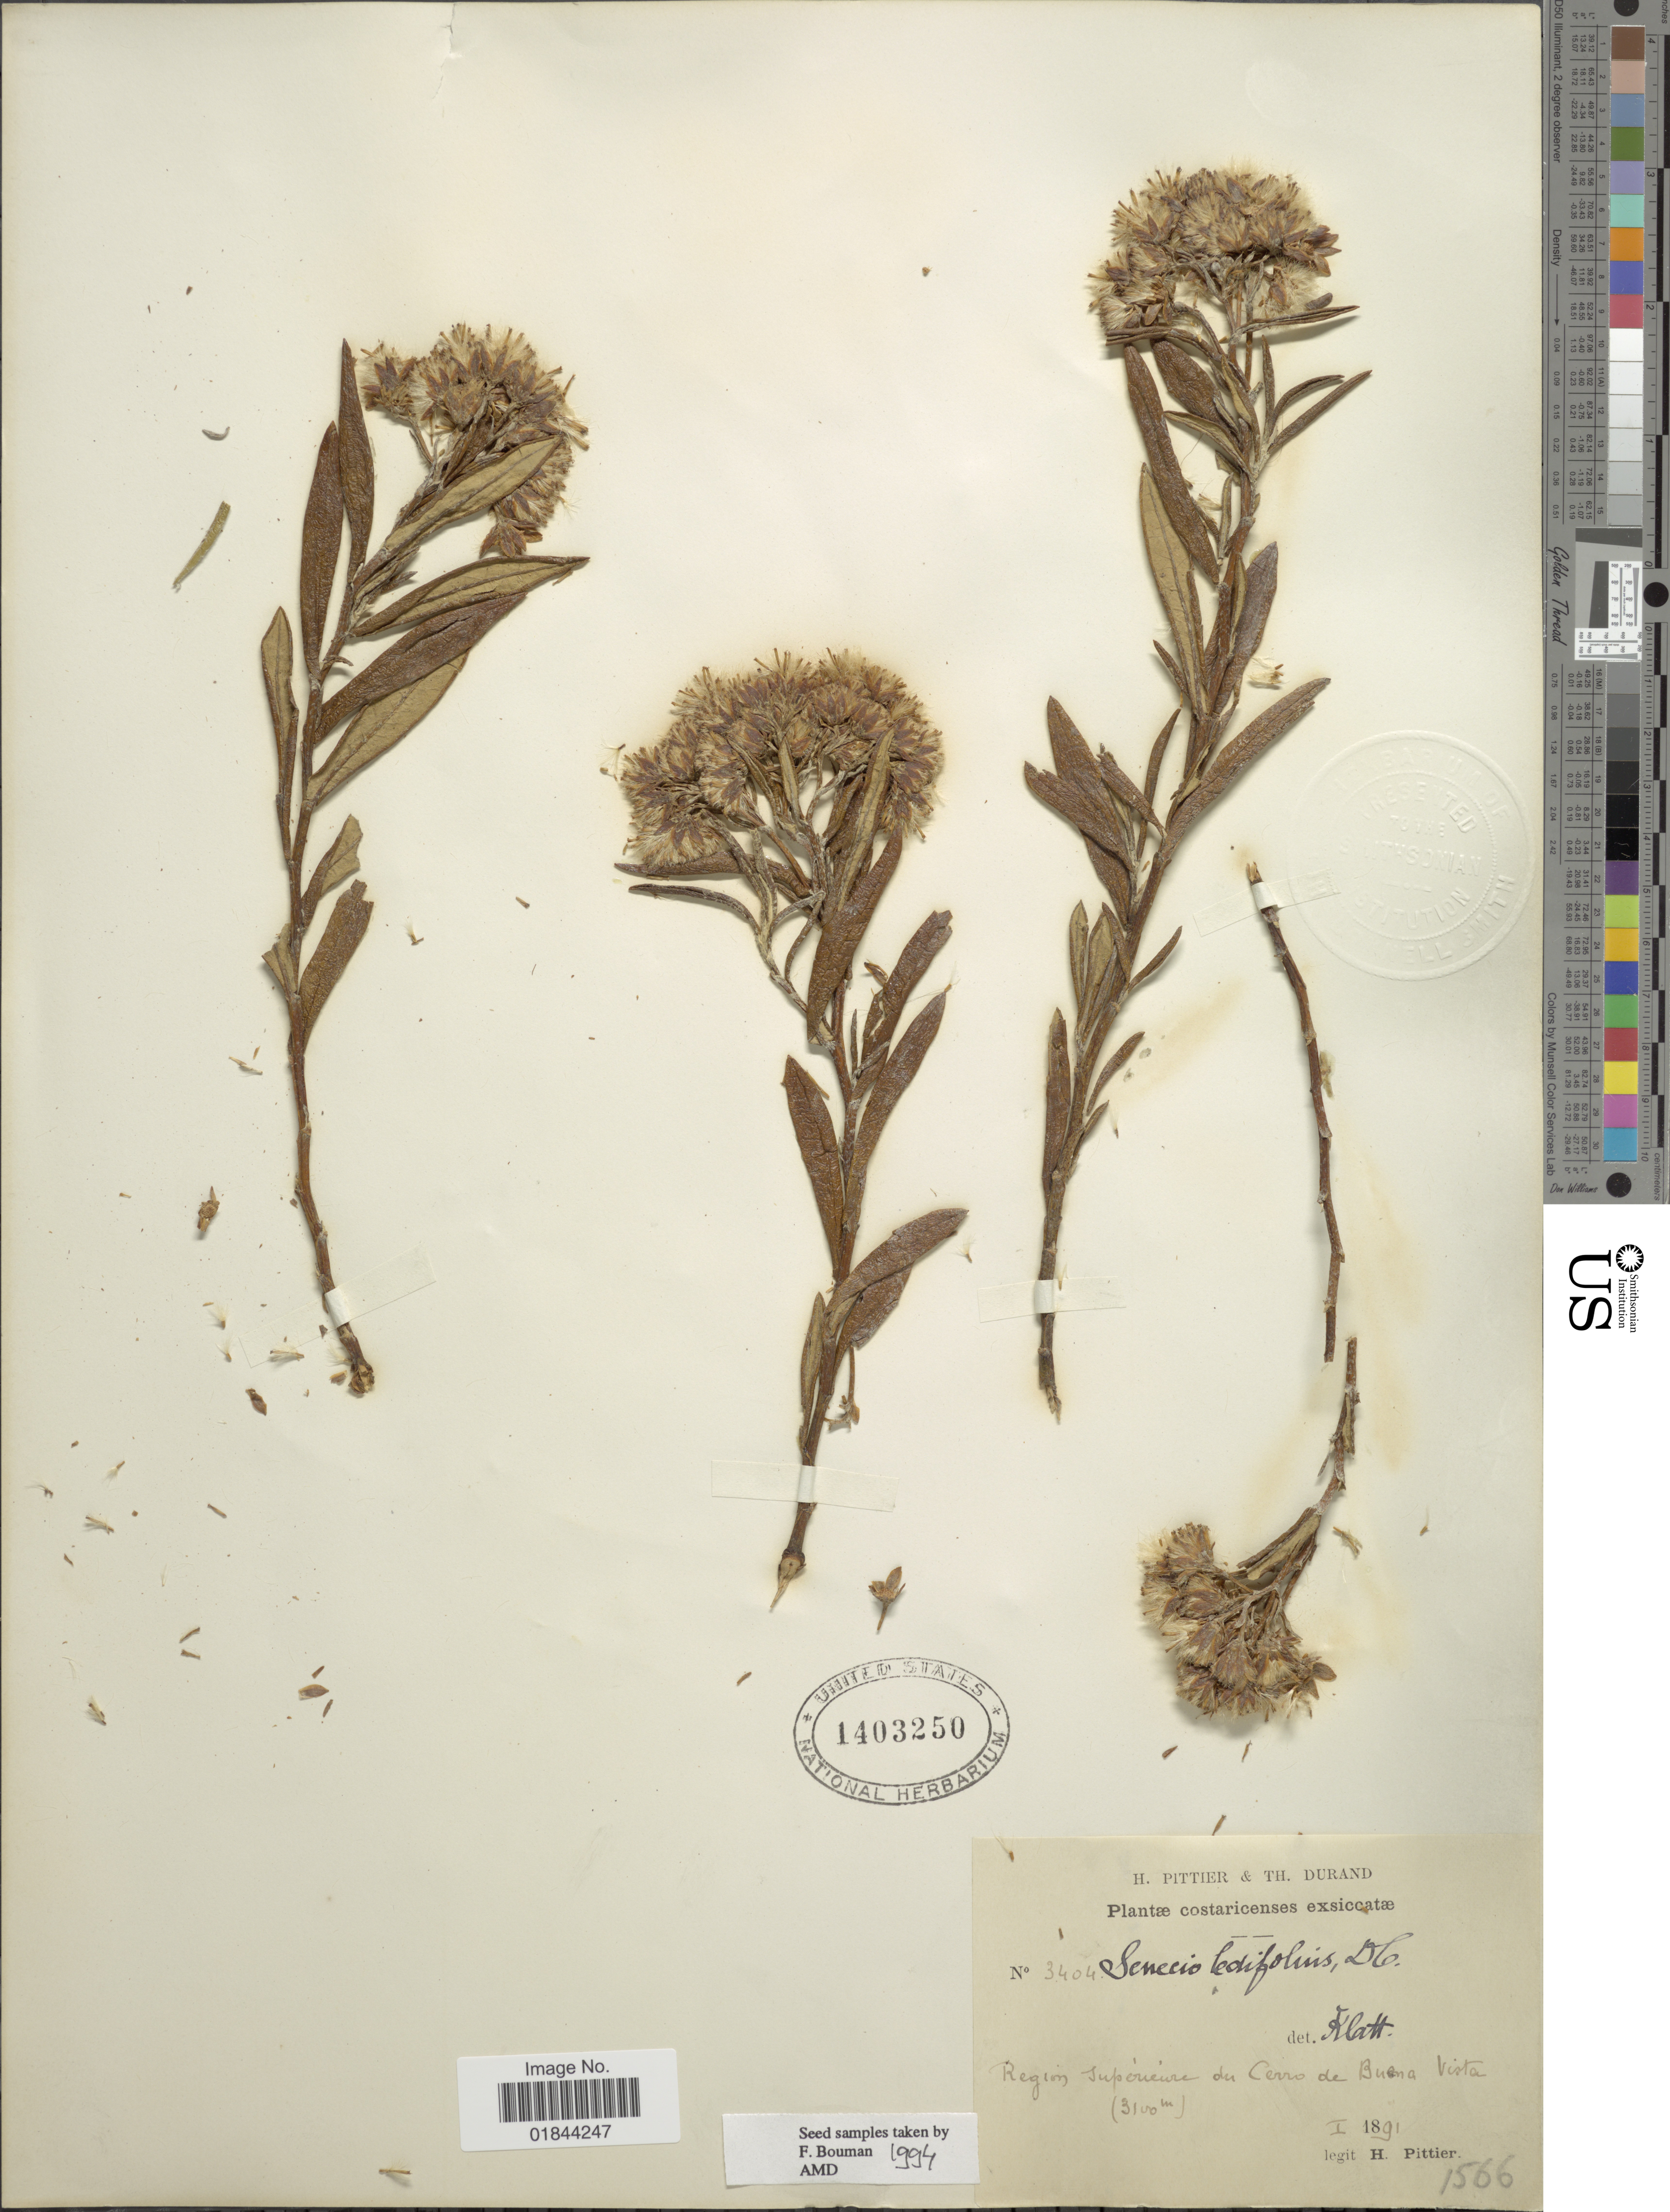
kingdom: Plantae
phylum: Tracheophyta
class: Magnoliopsida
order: Asterales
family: Asteraceae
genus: Pentacalia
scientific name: Pentacalia andicola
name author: (Turcz.) Cuatrec.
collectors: H. F. Pittier & T. Durand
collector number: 3404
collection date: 1891-01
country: Costa Rica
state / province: San José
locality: Cerro de Buena Vista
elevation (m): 3100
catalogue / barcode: US 1403250